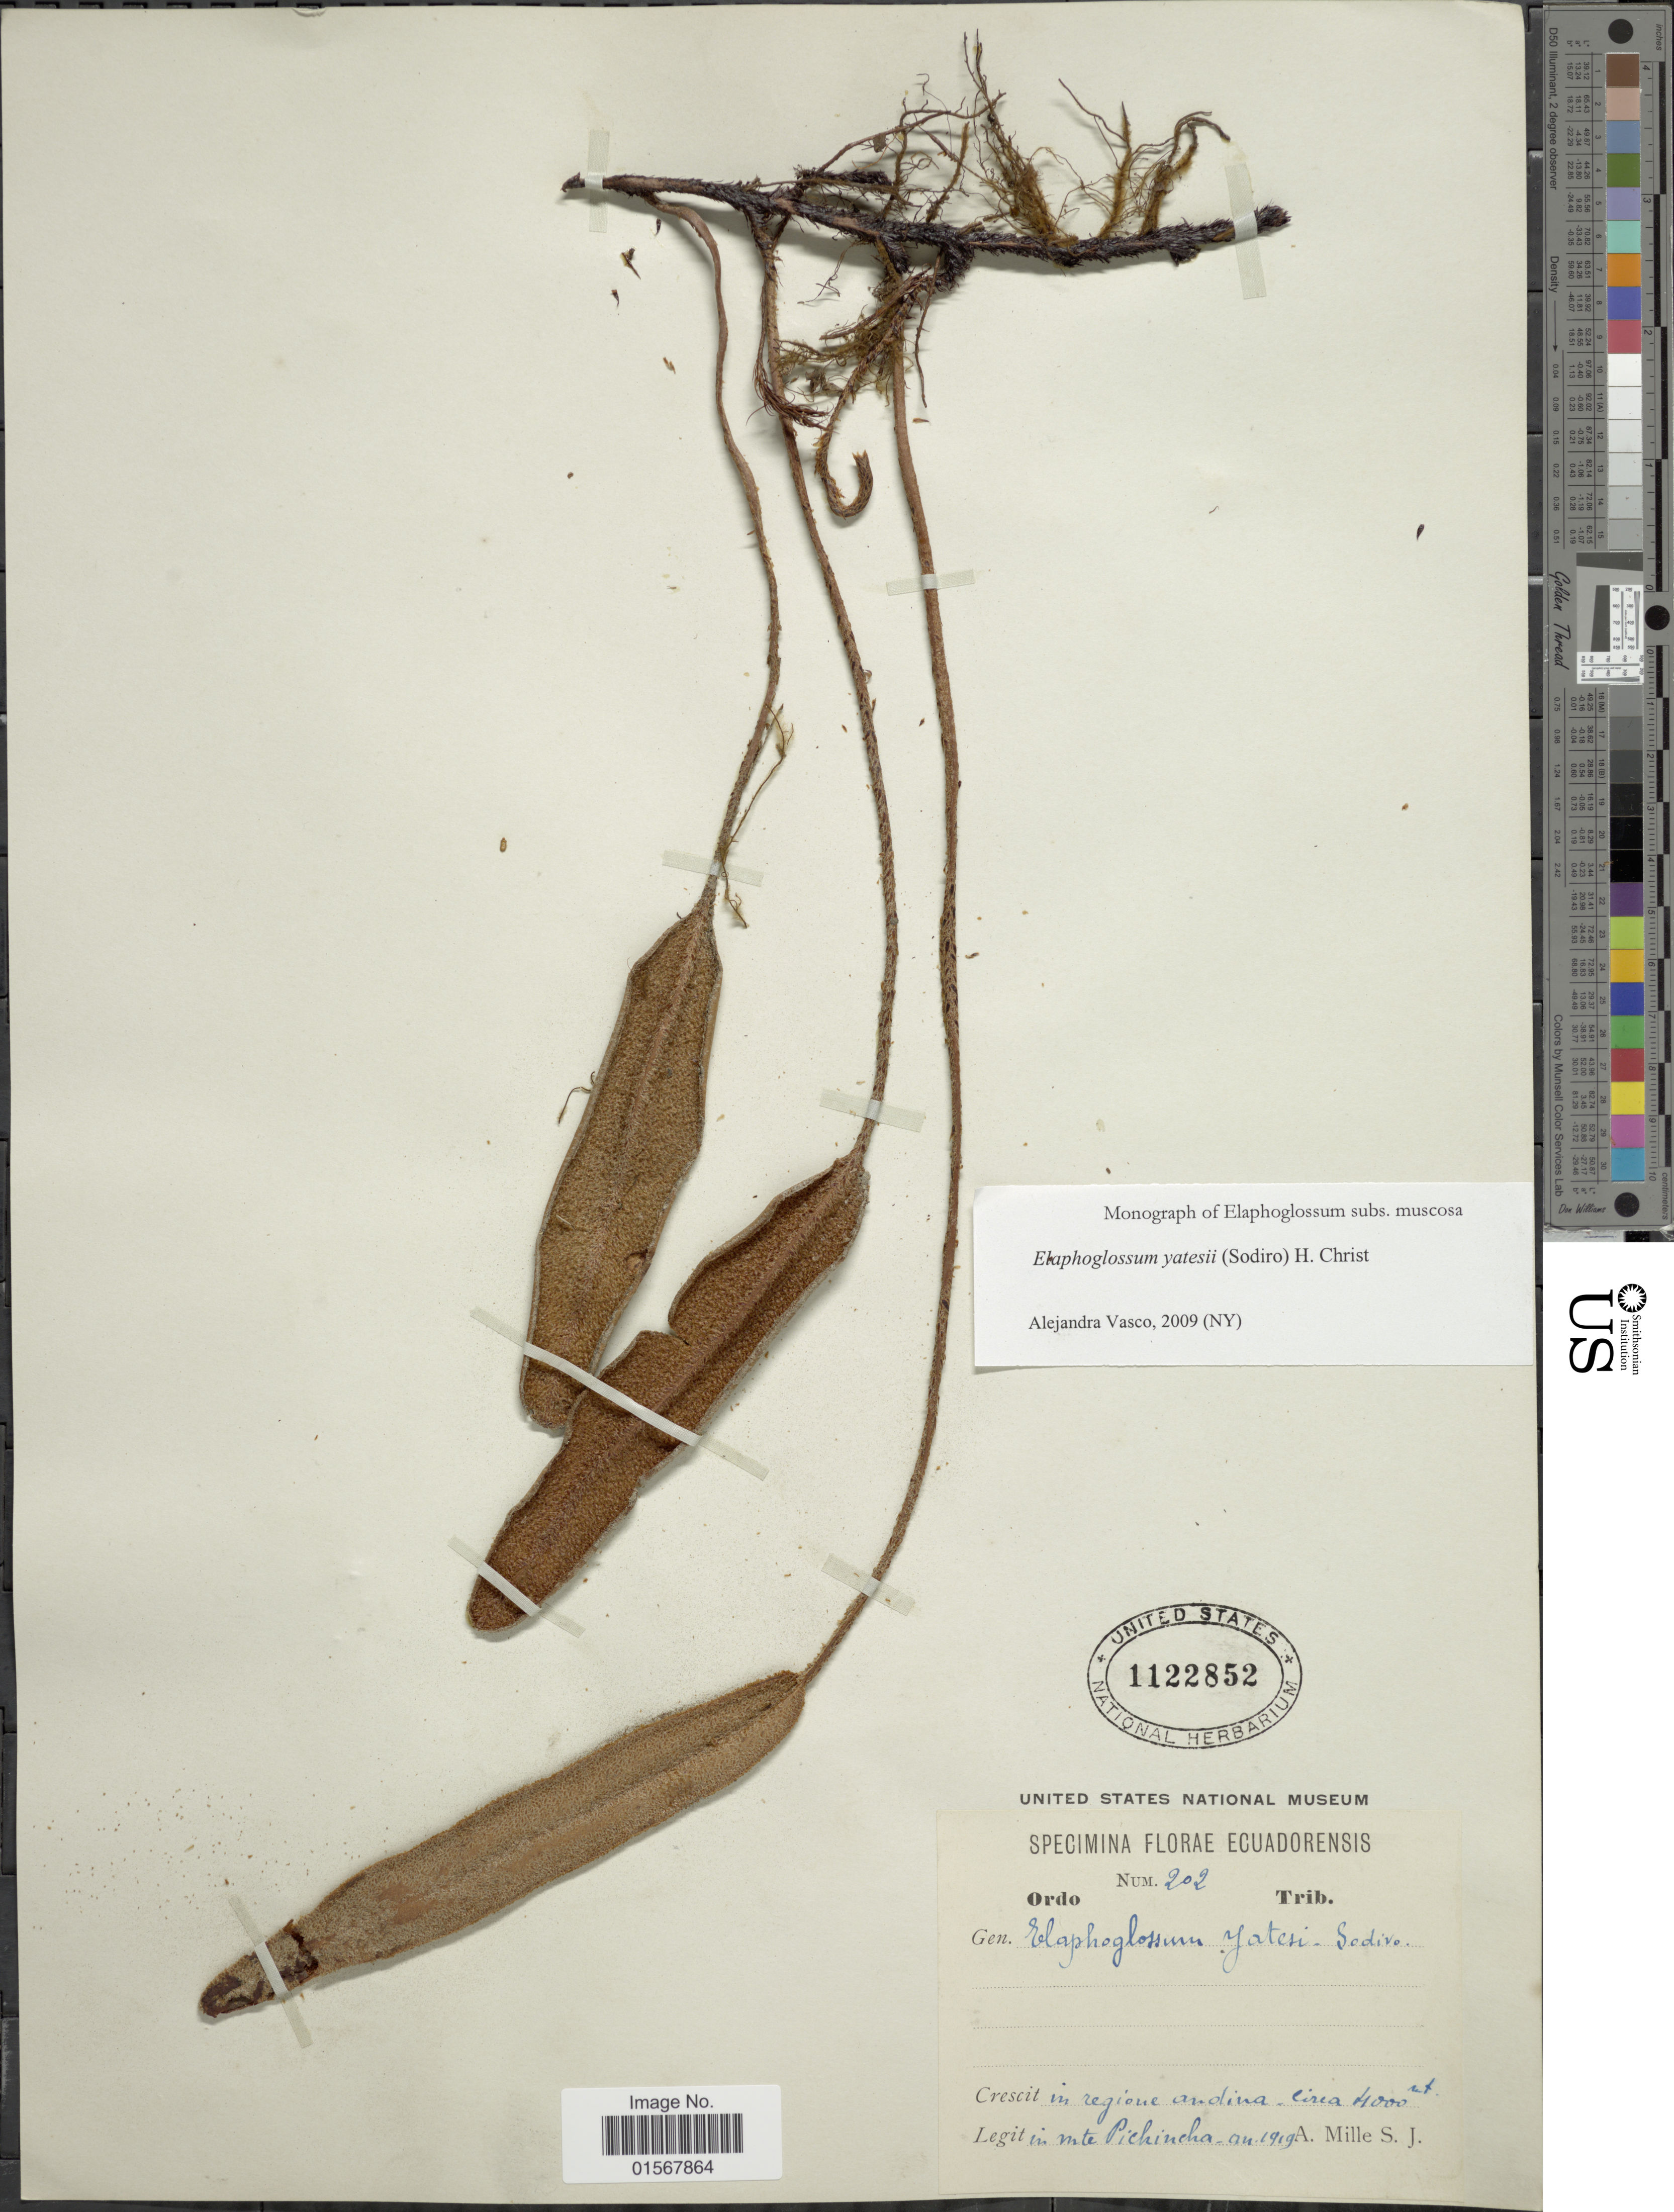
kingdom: Plantae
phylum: Tracheophyta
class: Polypodiopsida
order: Polypodiales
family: Dryopteridaceae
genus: Elaphoglossum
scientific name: Elaphoglossum yatesii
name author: (Sodiro) Christ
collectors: A. Mille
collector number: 202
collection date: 1919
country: Ecuador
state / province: Pichincha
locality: In regione andina, in mte Pichincha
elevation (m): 4000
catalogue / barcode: US 1122852